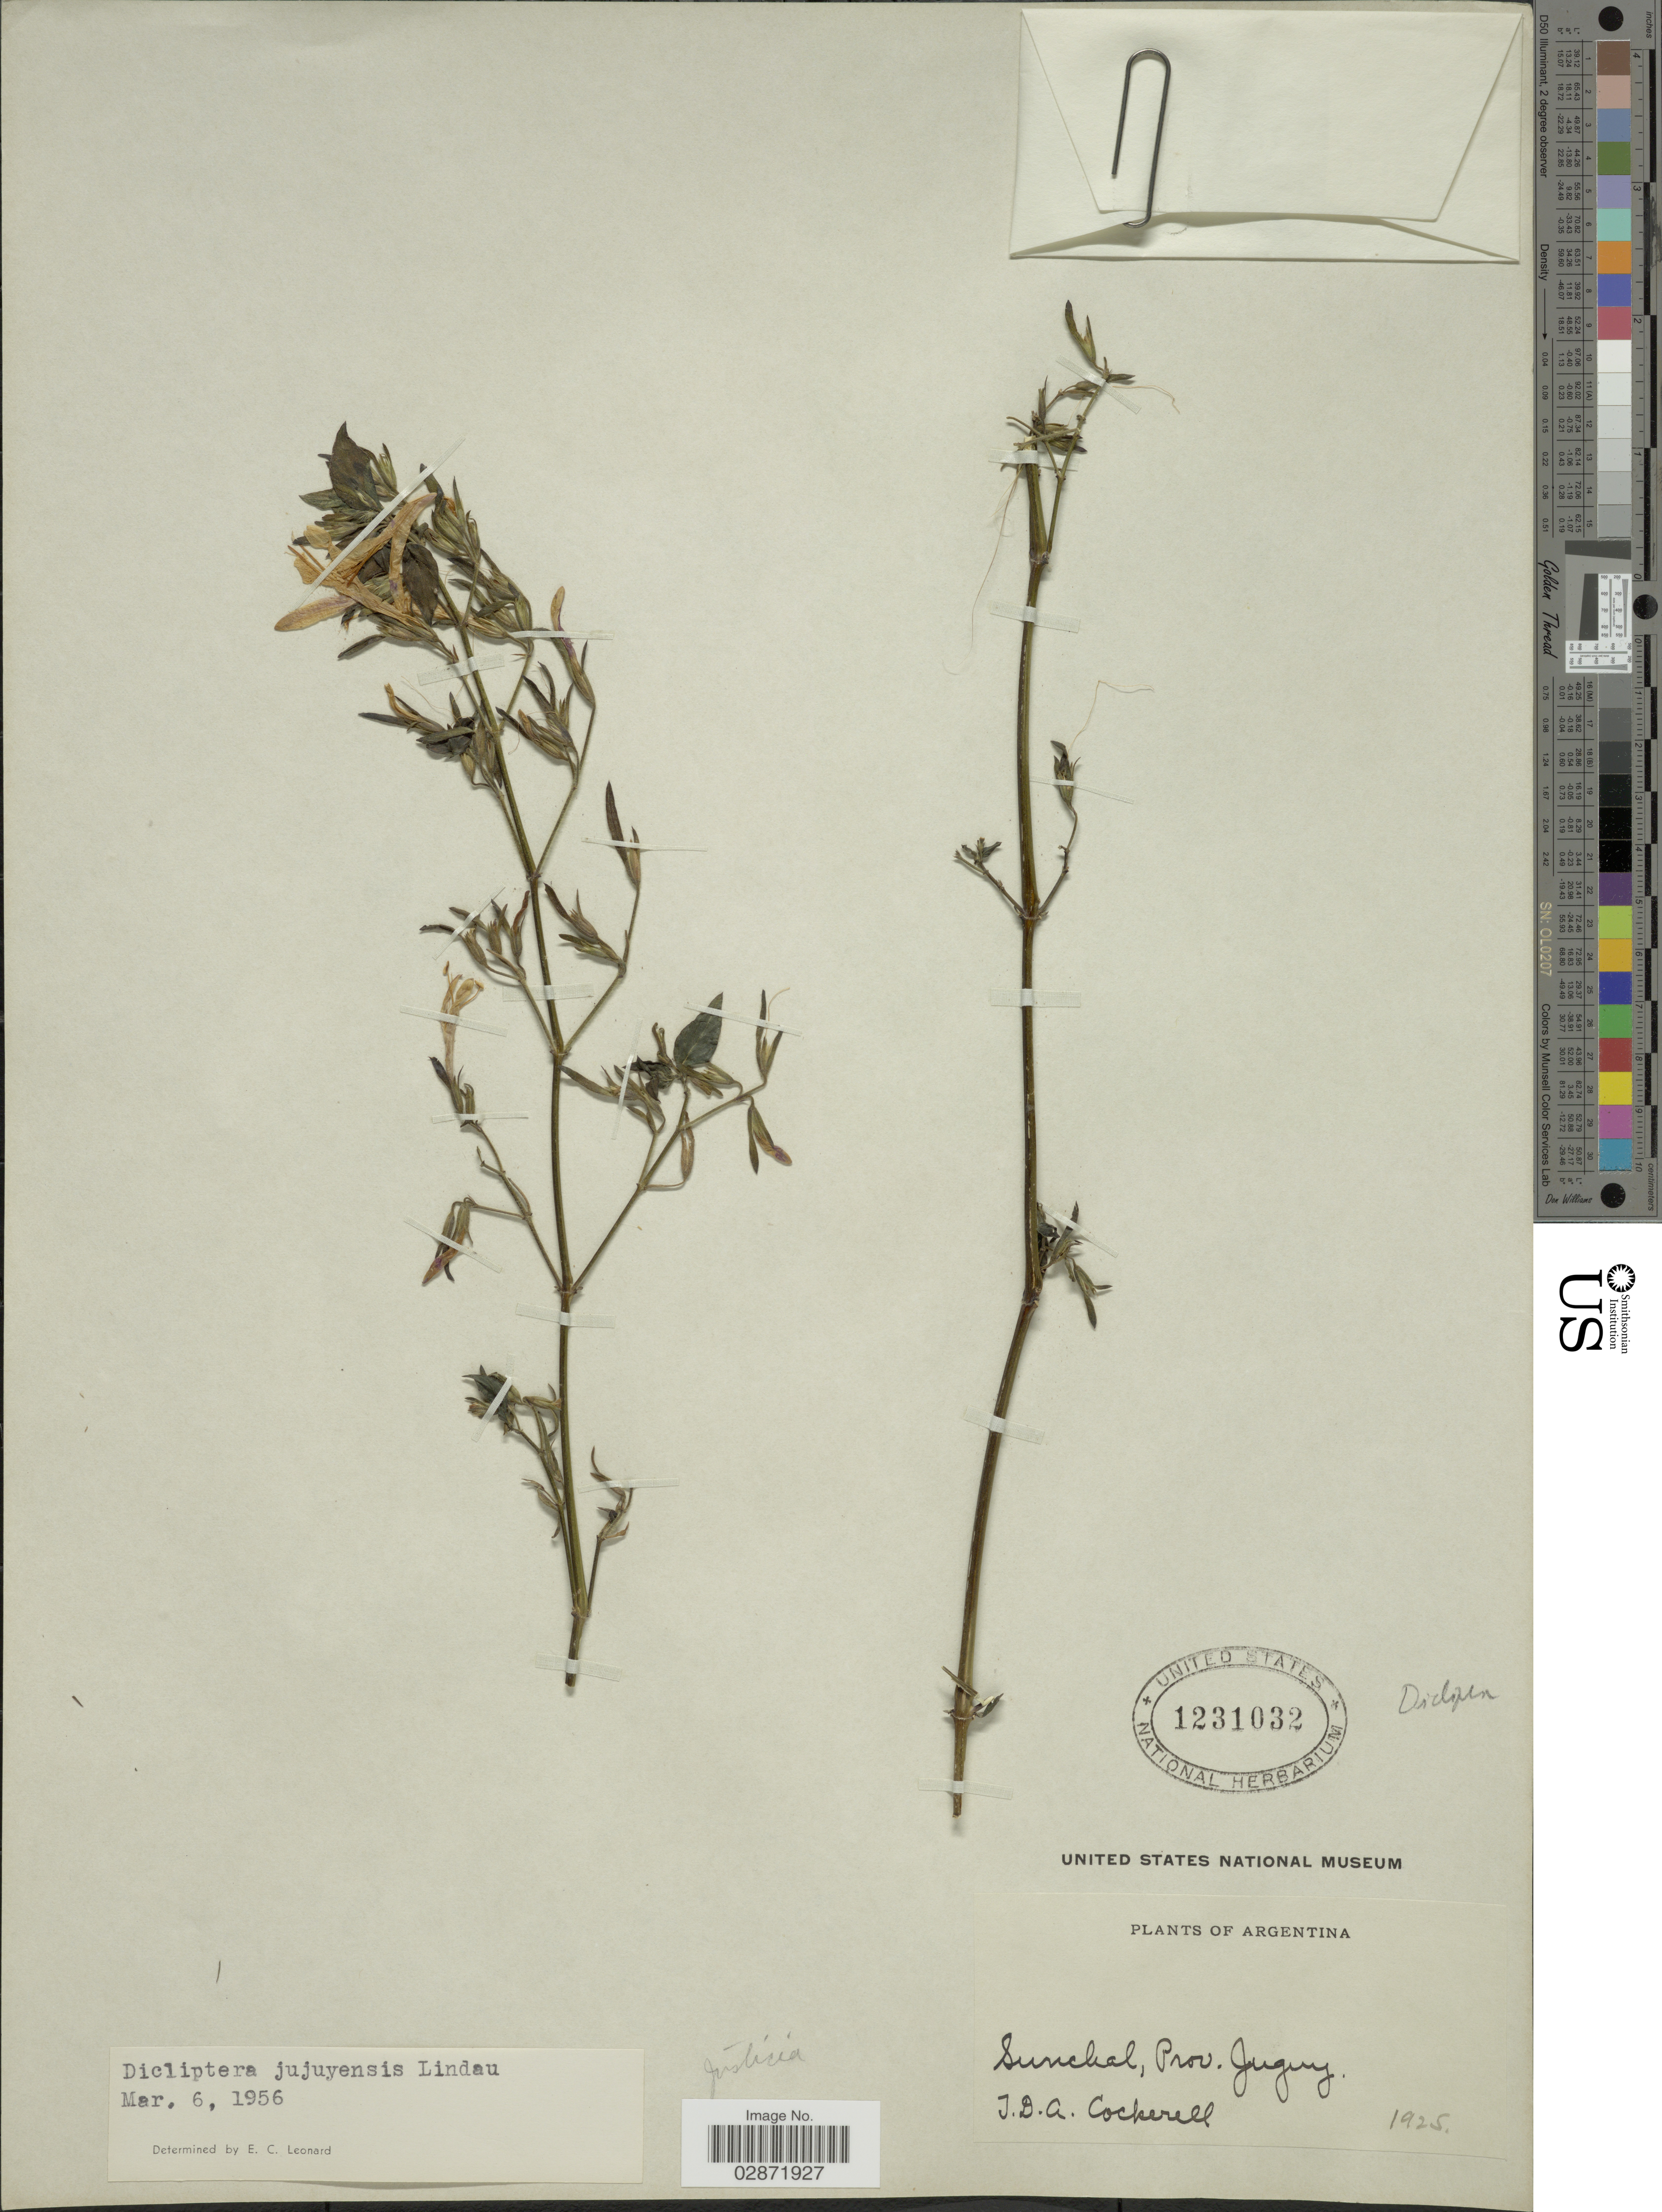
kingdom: Plantae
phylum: Tracheophyta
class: Magnoliopsida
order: Lamiales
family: Acanthaceae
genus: Dicliptera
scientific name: Dicliptera jujuyensis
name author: Lindau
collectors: J. Cockerell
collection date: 1925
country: Argentina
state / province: Jujuy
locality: Surichal, Prov. Jujuy.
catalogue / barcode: US 1231032